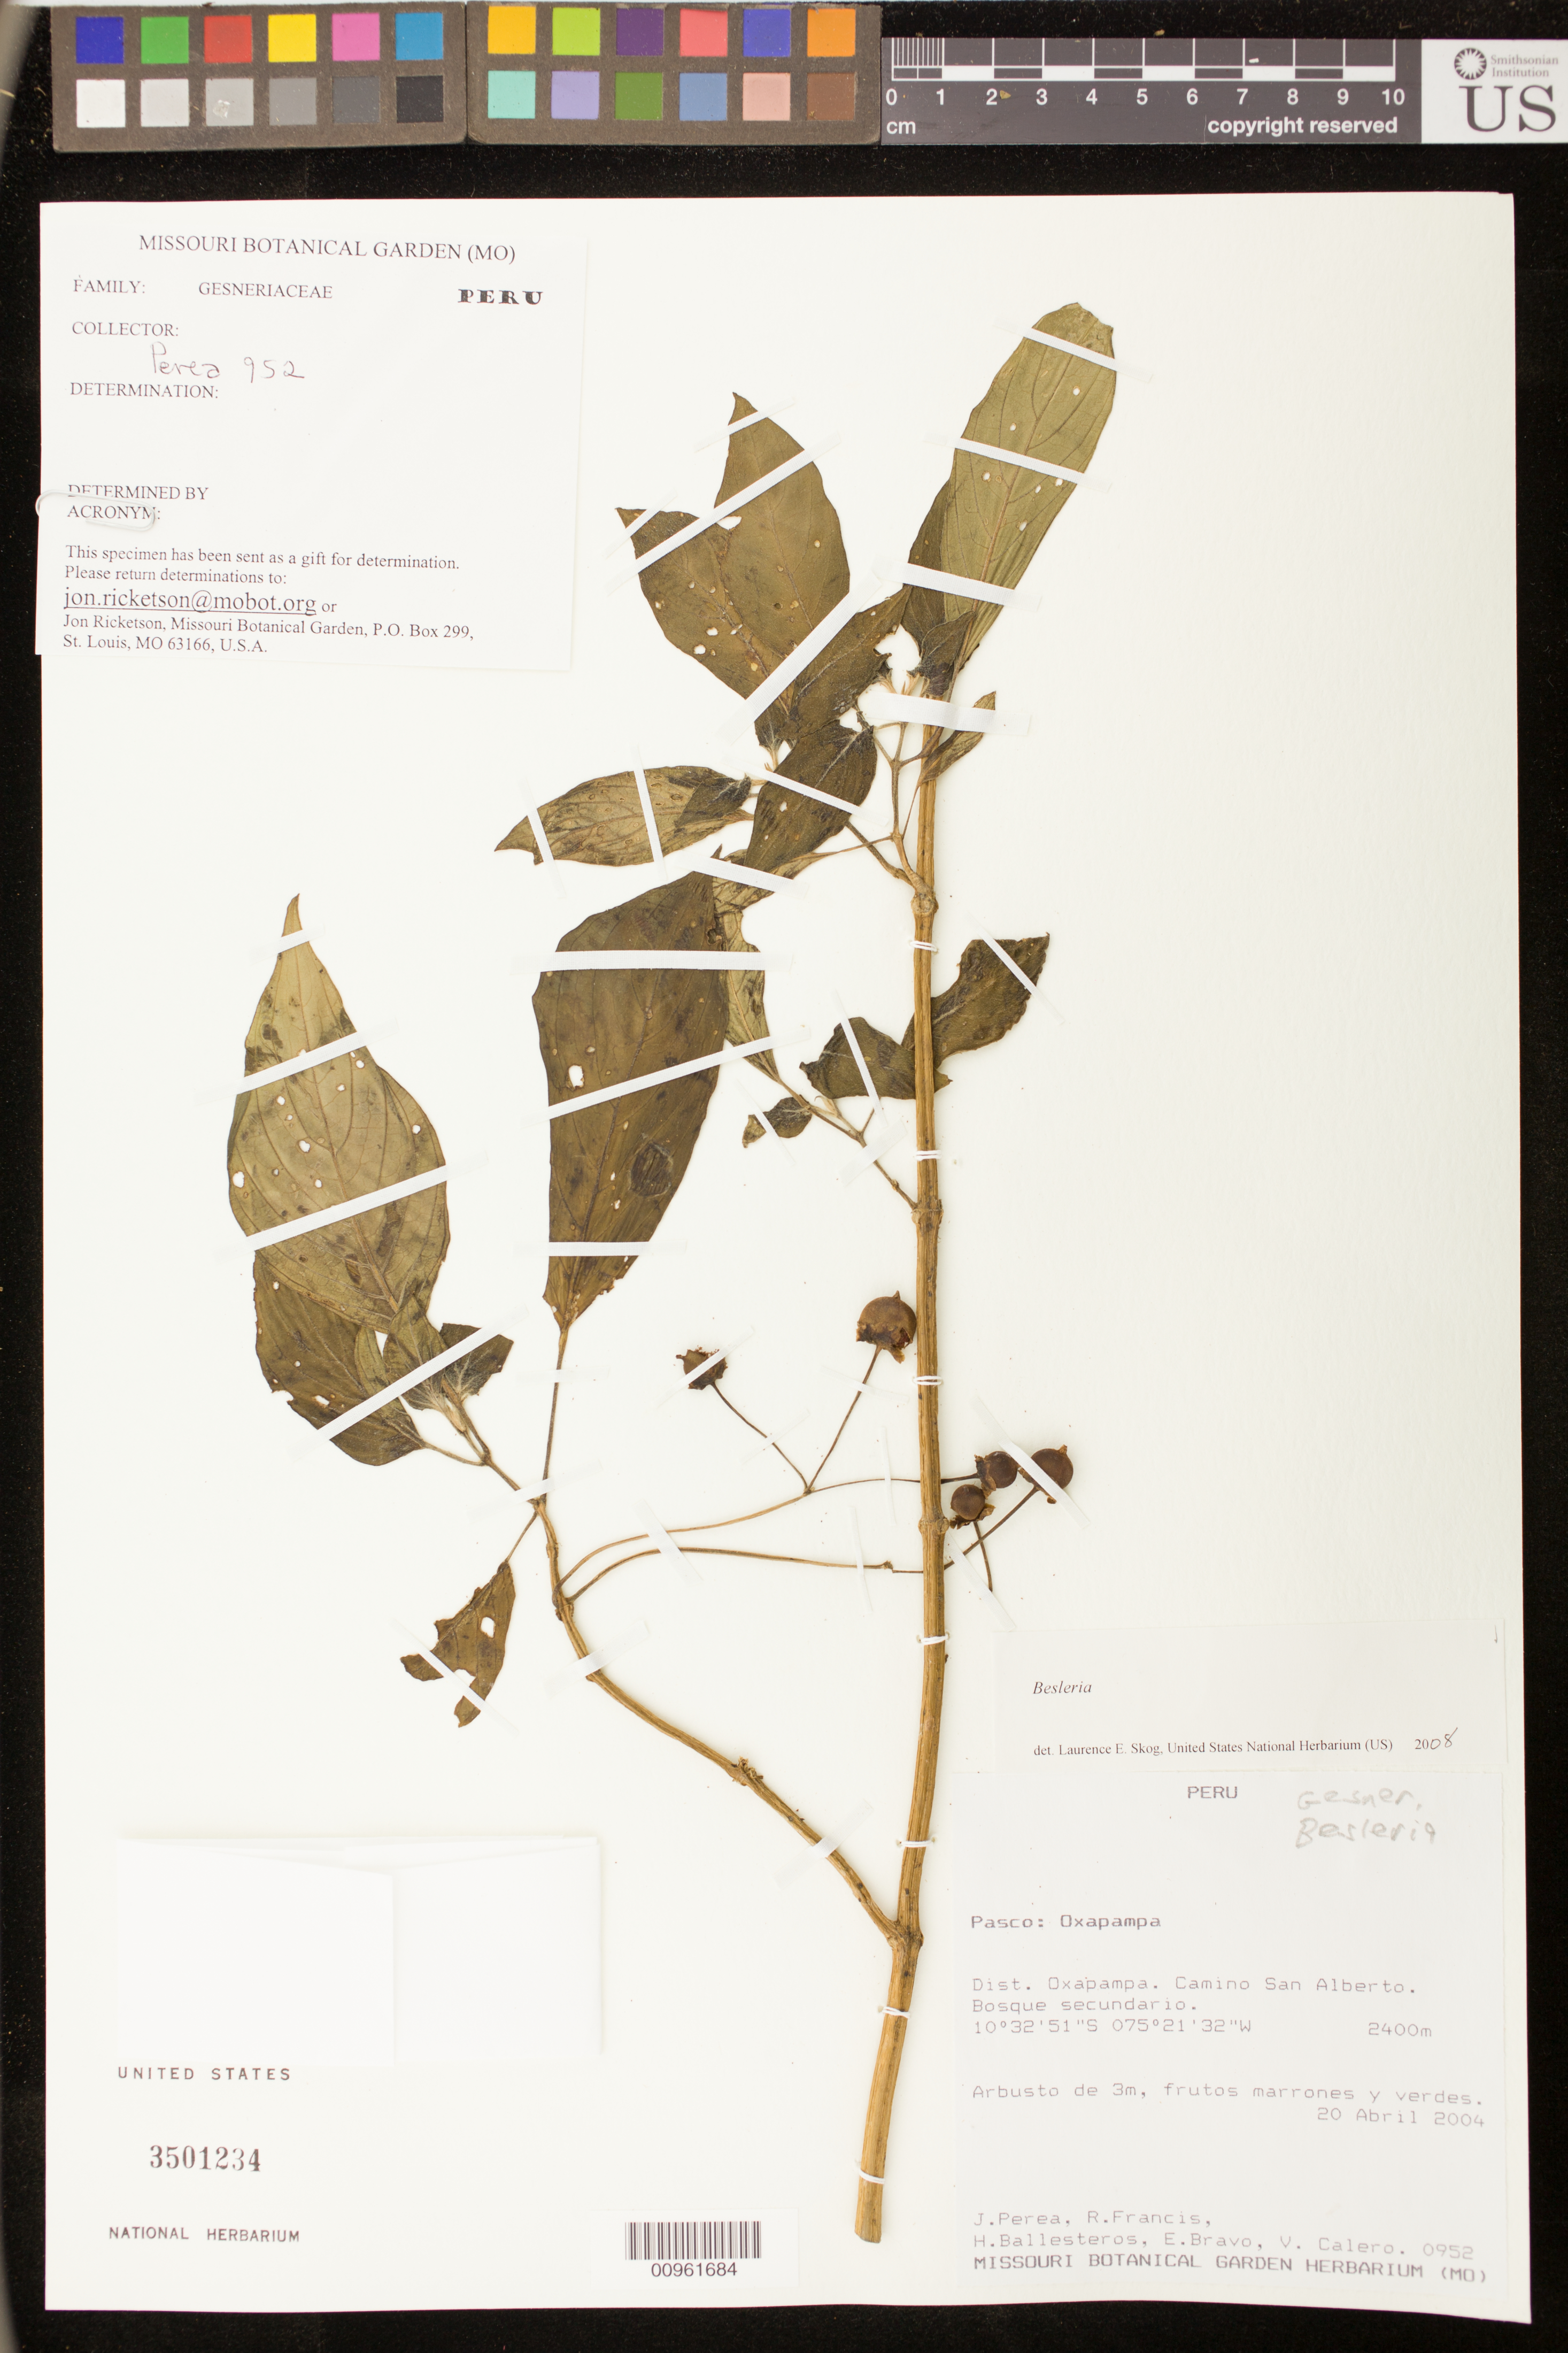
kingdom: Plantae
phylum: Tracheophyta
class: Magnoliopsida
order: Lamiales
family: Gesneriaceae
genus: Besleria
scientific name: Besleria sp.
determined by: Skog, Laurence E.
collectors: J. Perea & et al.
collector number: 952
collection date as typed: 20 Apr 2004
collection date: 2004-04-20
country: Peru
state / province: Pasco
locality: Pasco: Oxapampa. Dist. Oxapampa. Camino San Alberto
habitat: Bosque secundario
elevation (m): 2400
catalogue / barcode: US 3501234